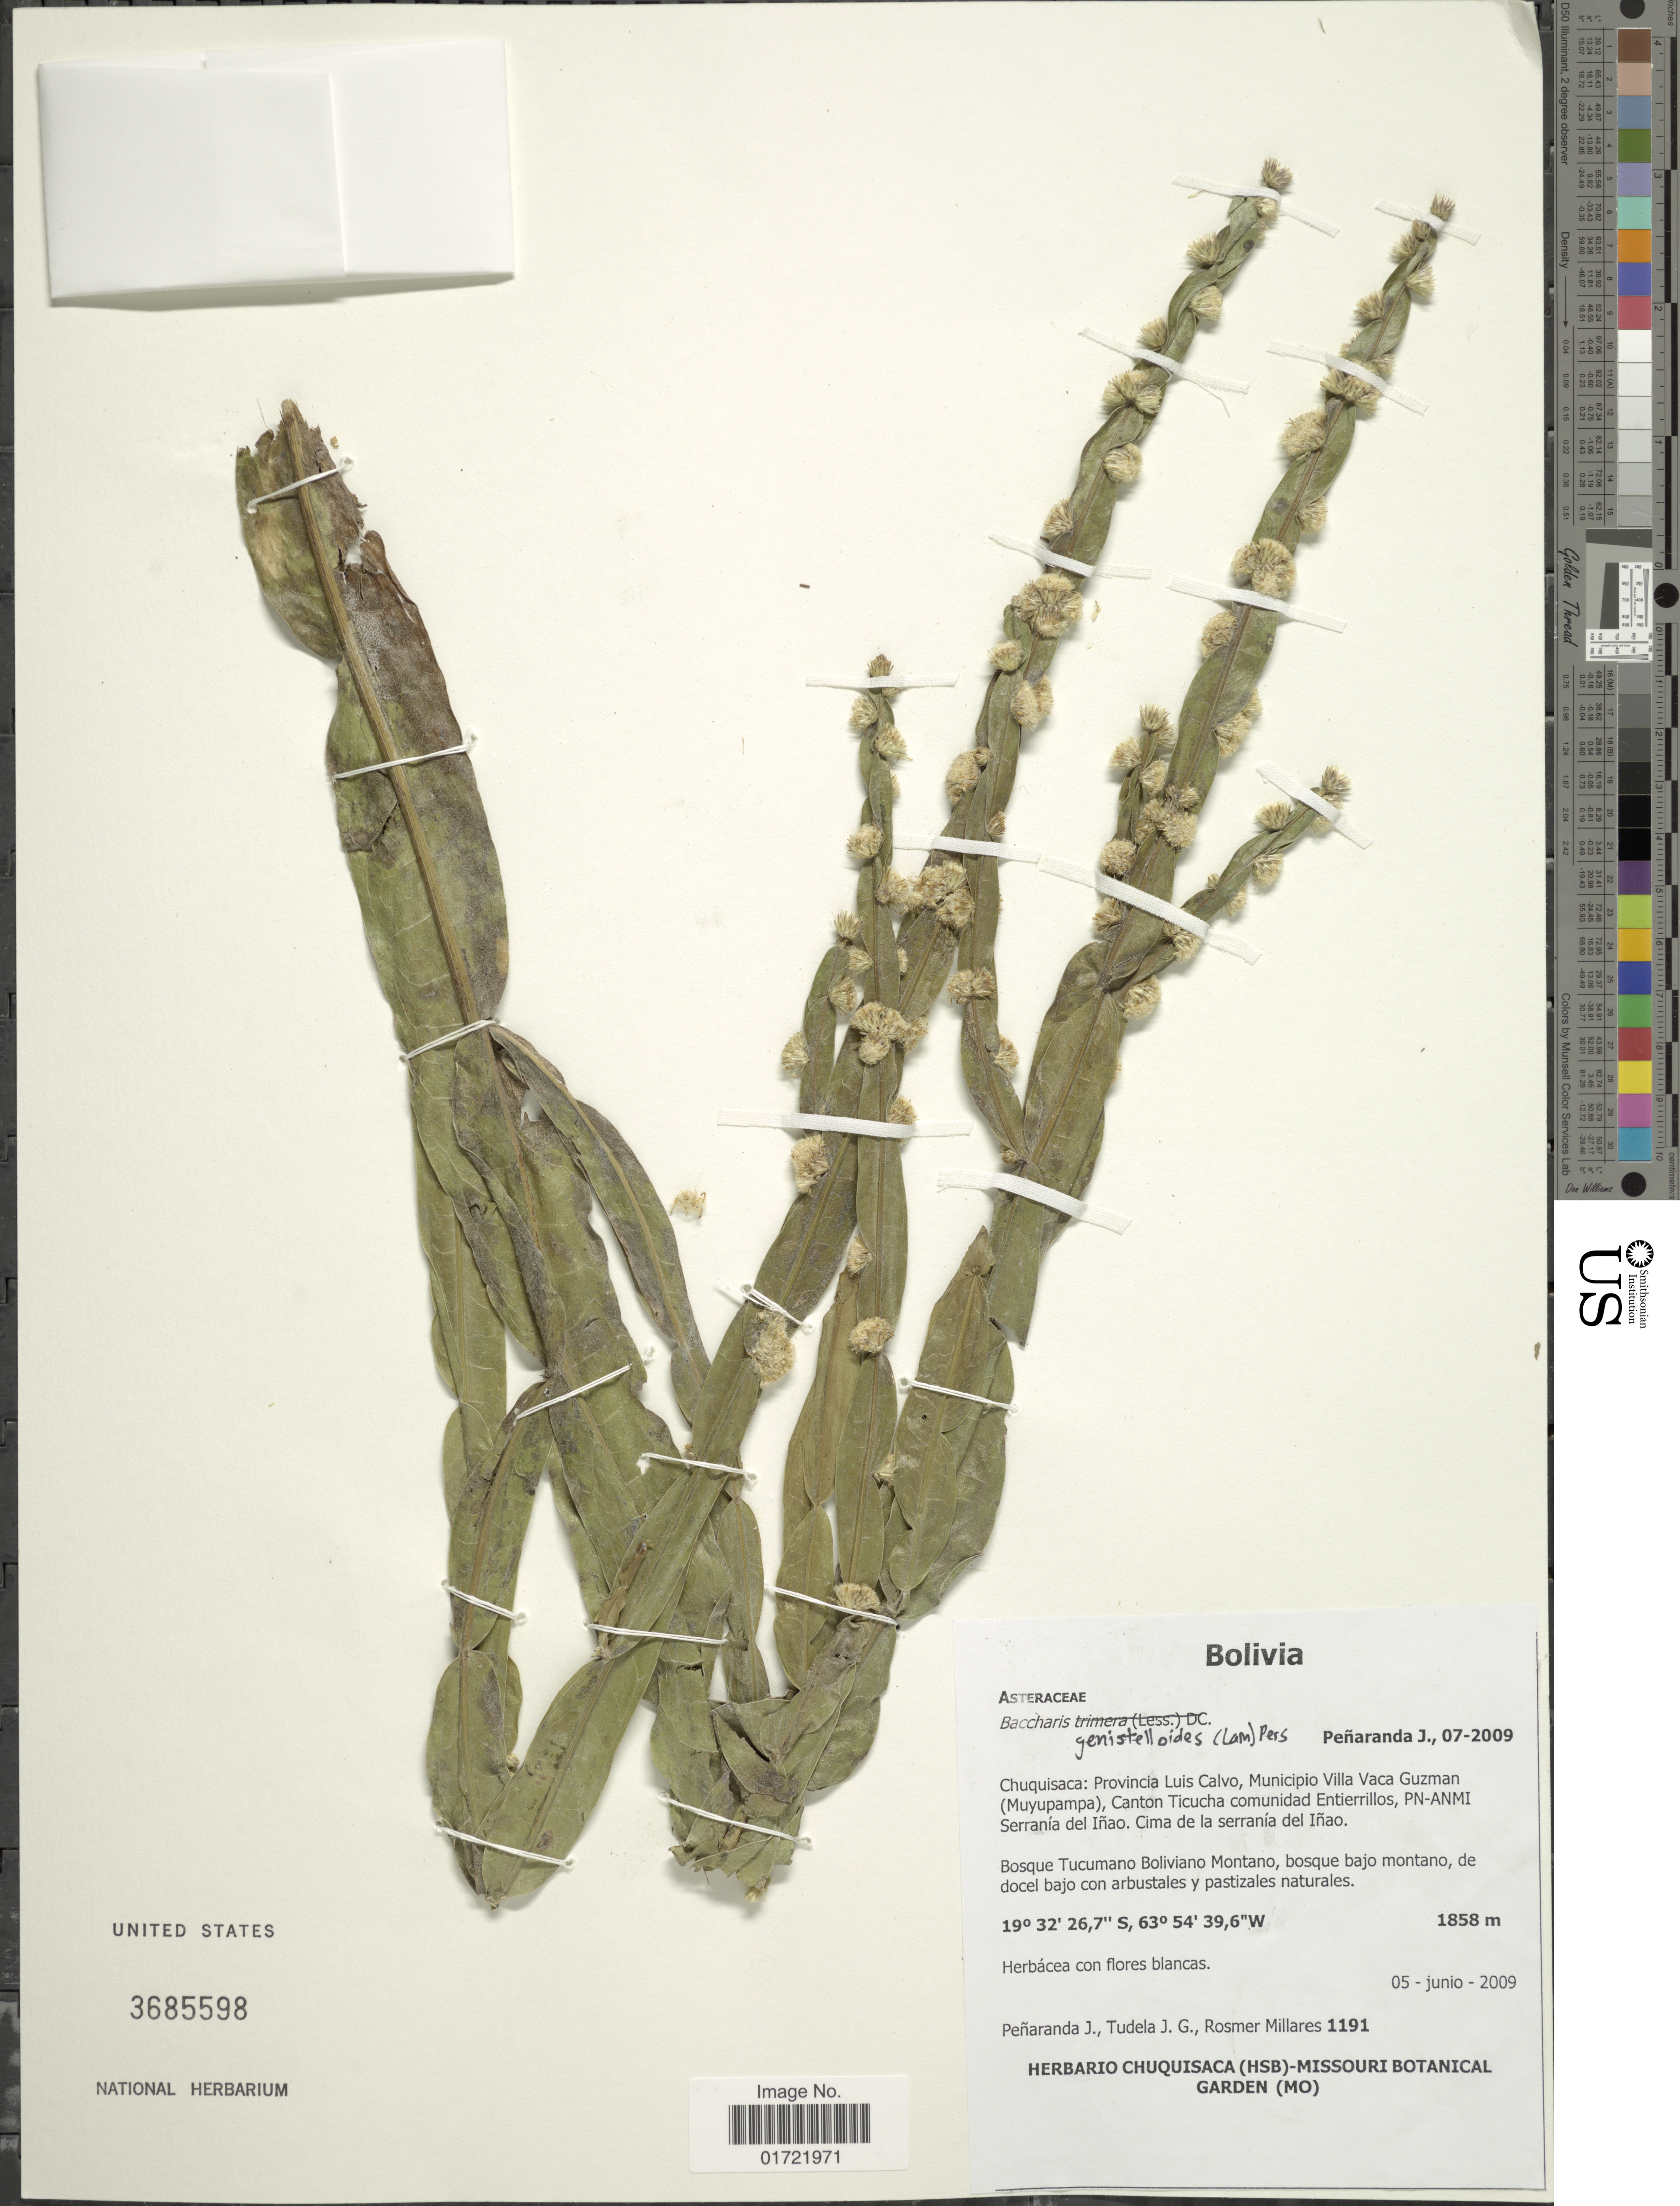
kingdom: Plantae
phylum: Tracheophyta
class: Magnoliopsida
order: Asterales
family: Asteraceae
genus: Baccharis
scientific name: Baccharis genistelloides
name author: (Lam.) Pers.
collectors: J. Penaranda, J. Tudela & R. Millares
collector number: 1191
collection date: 2009-06-05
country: Bolivia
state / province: Chuquisaca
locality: Provincia Luis Calvo, Municipio Villa Vaca Guzman (Muyupampa), Canton Ticucha communidad Entierrillos, PN-ANMI Serrania del Inao, Cima de la serrania del Inao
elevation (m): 1858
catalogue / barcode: US 3685598